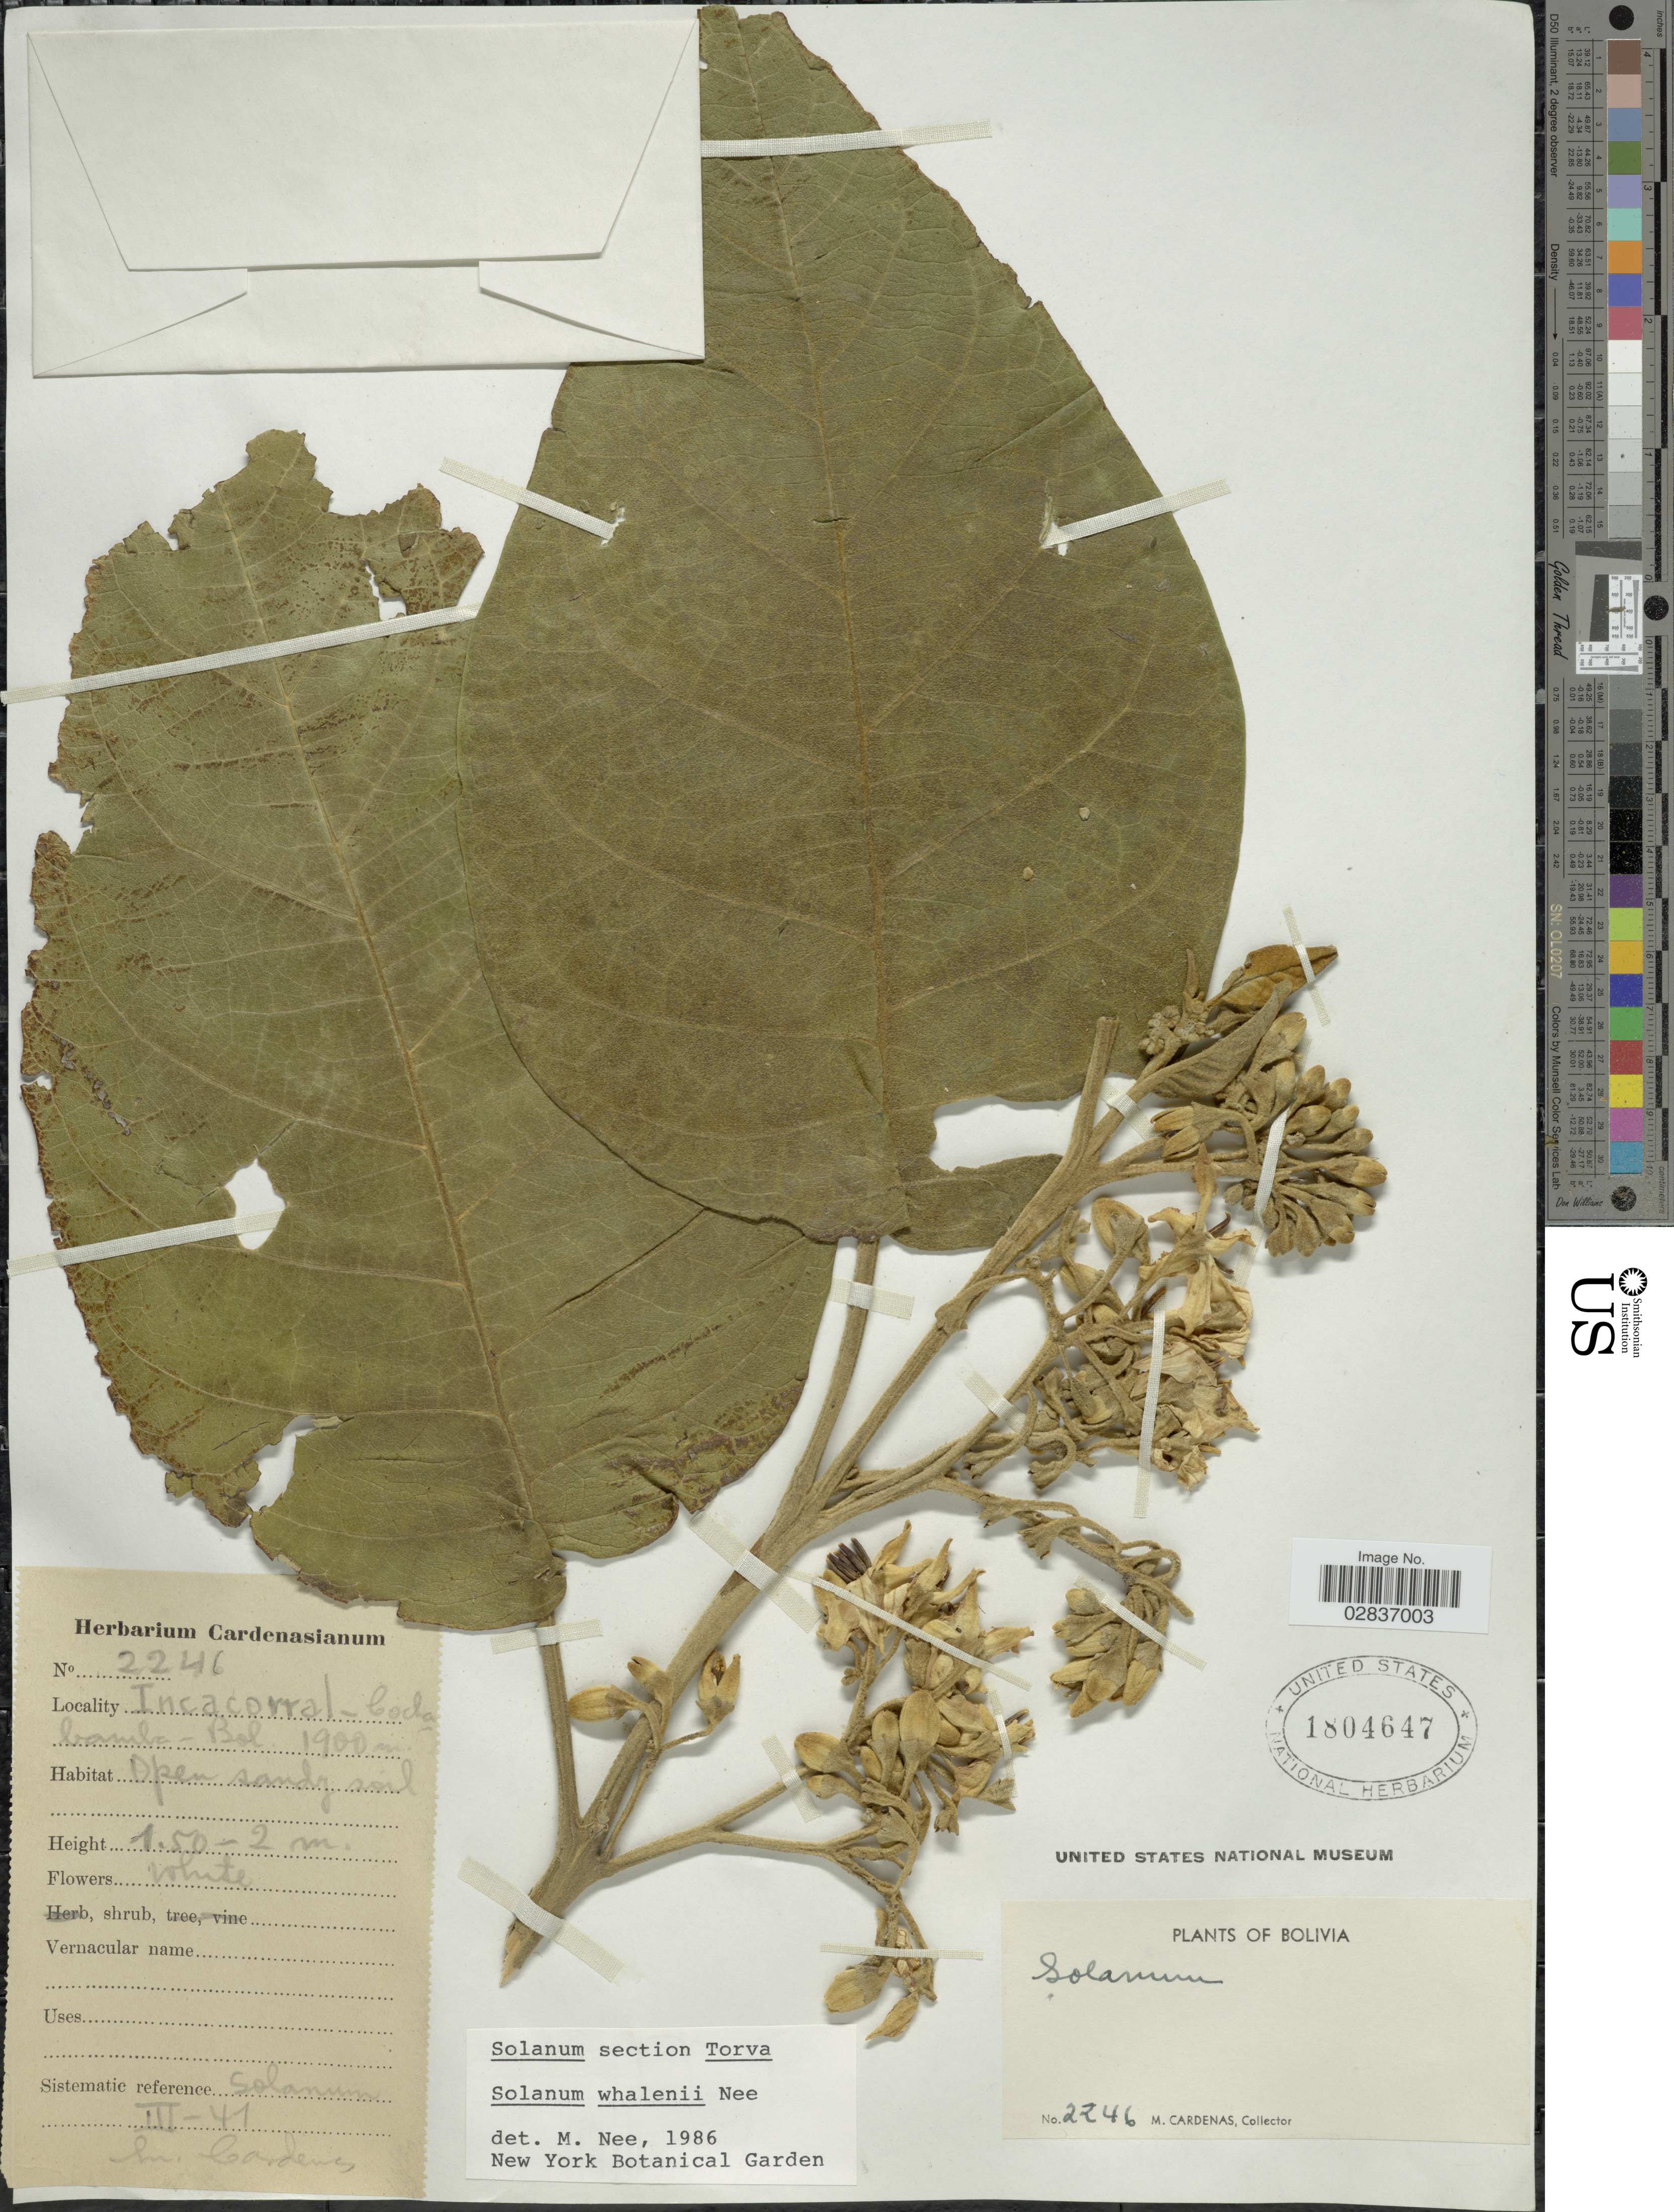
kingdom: Plantae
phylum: Tracheophyta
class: Magnoliopsida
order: Solanales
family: Solanaceae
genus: Solanum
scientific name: Solanum whalenii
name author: M. Nee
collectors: M. Cárdenas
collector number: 2246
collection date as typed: Transcribed d/m/y: /3/41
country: Bolivia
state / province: Cochabamba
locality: Incacorral.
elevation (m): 1900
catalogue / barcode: US 1804647